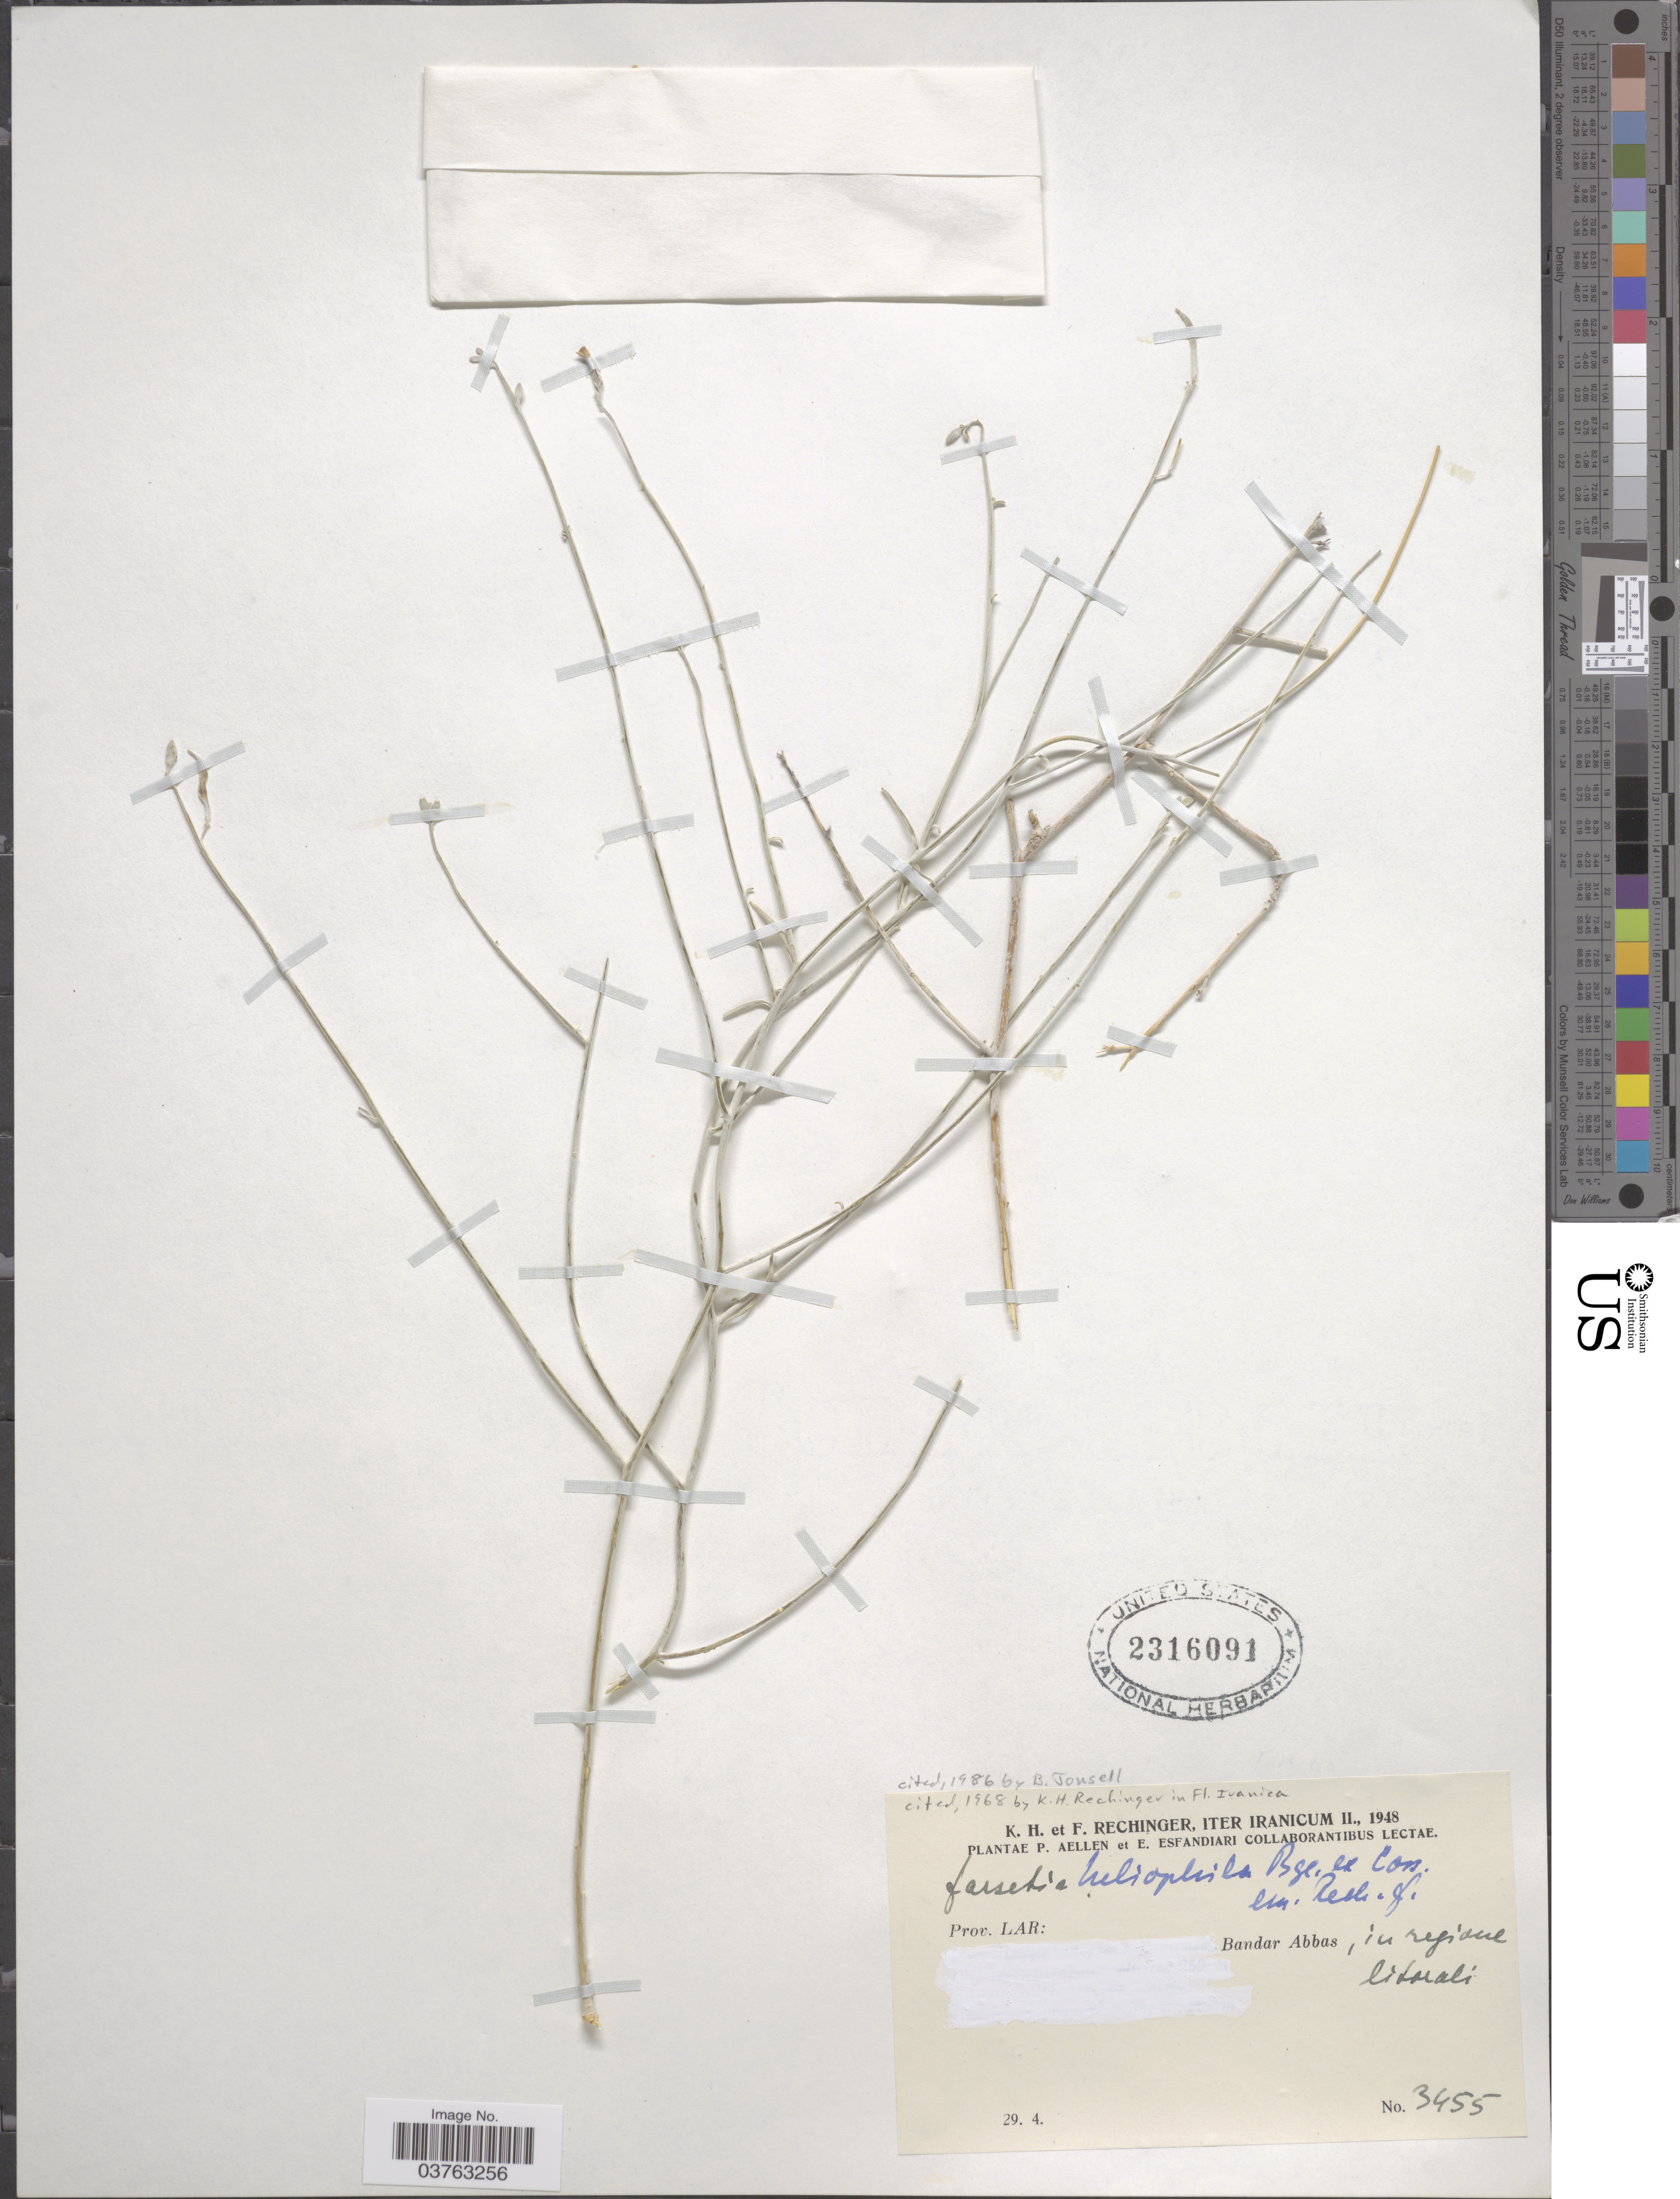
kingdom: Plantae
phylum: Tracheophyta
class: Magnoliopsida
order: Brassicales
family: Brassicaceae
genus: Farsetia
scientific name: Farsetia heliophila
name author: Bunge ex Coss.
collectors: K. H. Rechinger & F. Rechinger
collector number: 3455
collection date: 1948-04-29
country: Iran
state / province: Hormozgan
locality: Iter Iranicum II. Prov. Lar: Bandar Abbas, in regiane litorali.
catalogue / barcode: US 2316091